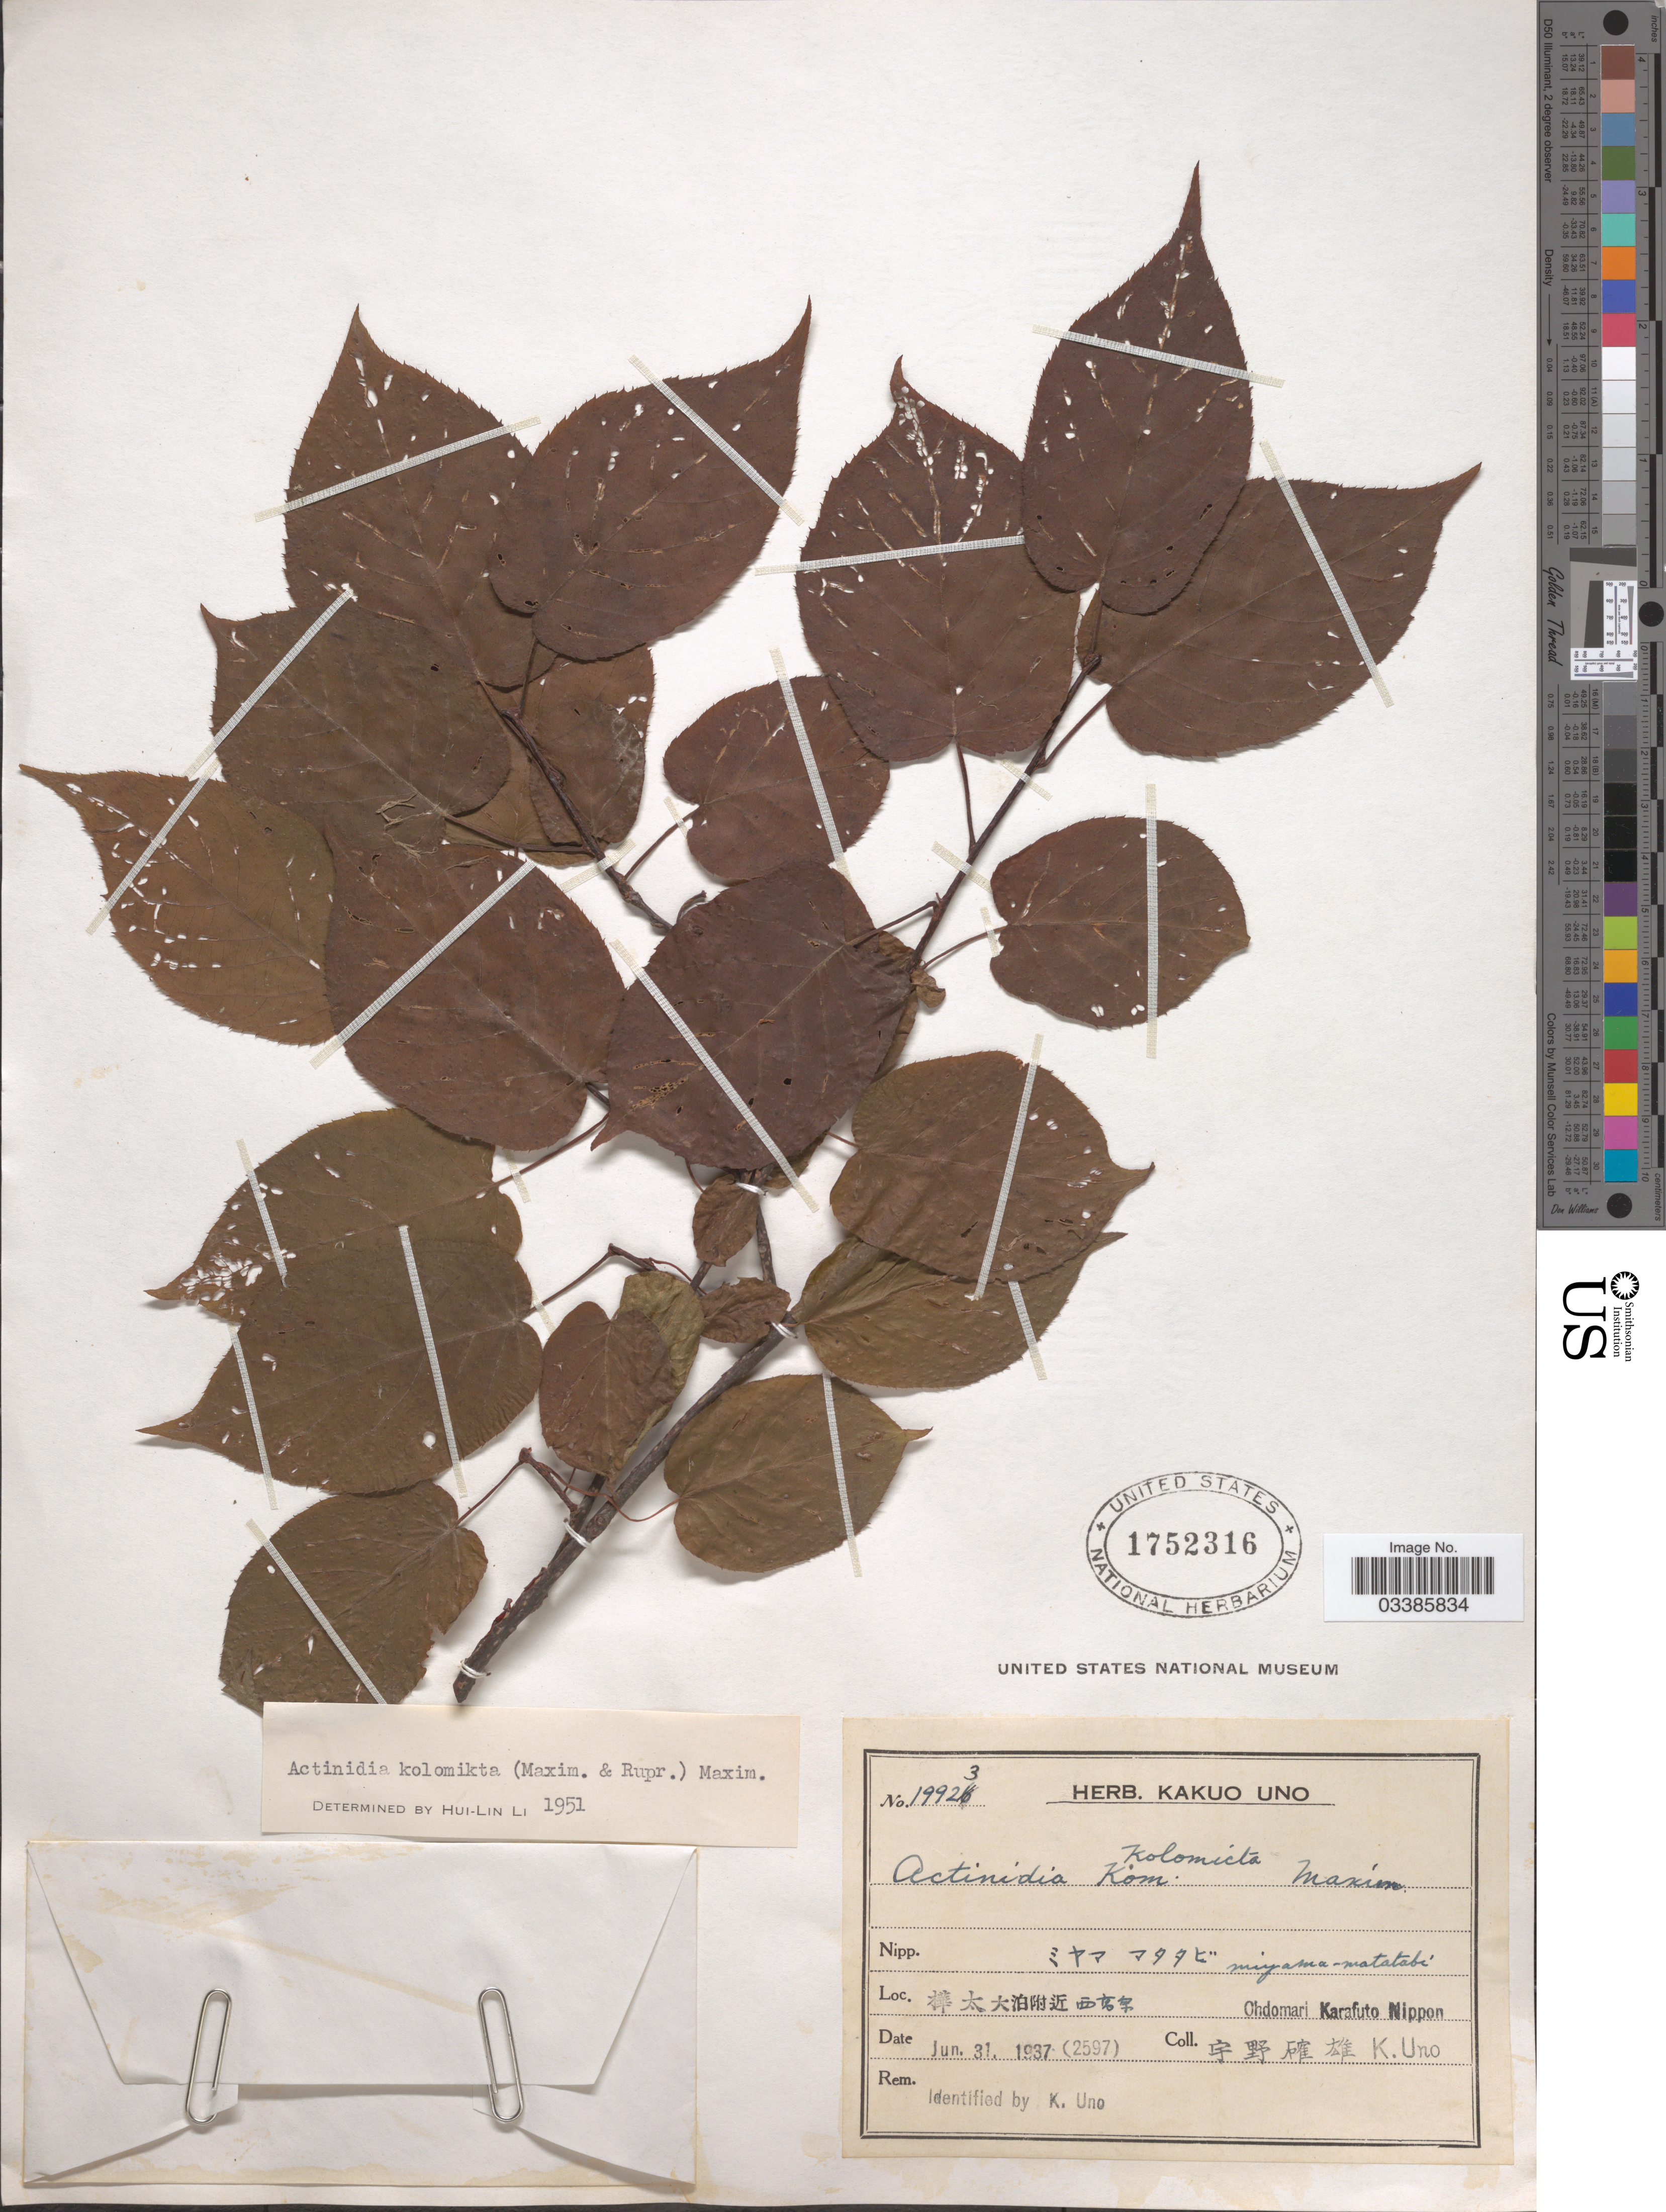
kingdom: Plantae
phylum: Tracheophyta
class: Magnoliopsida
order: Ericales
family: Actinidiaceae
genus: Actinidia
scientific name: Actinidia kolomikta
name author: (Rupr. & Maxim.) Maxim.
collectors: K. Uno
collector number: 19923/ 2597?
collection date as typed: Transcribed d/m/y: 31/6/1937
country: Japan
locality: X Ohdomari Karafuto Nippon.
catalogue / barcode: US 1752316